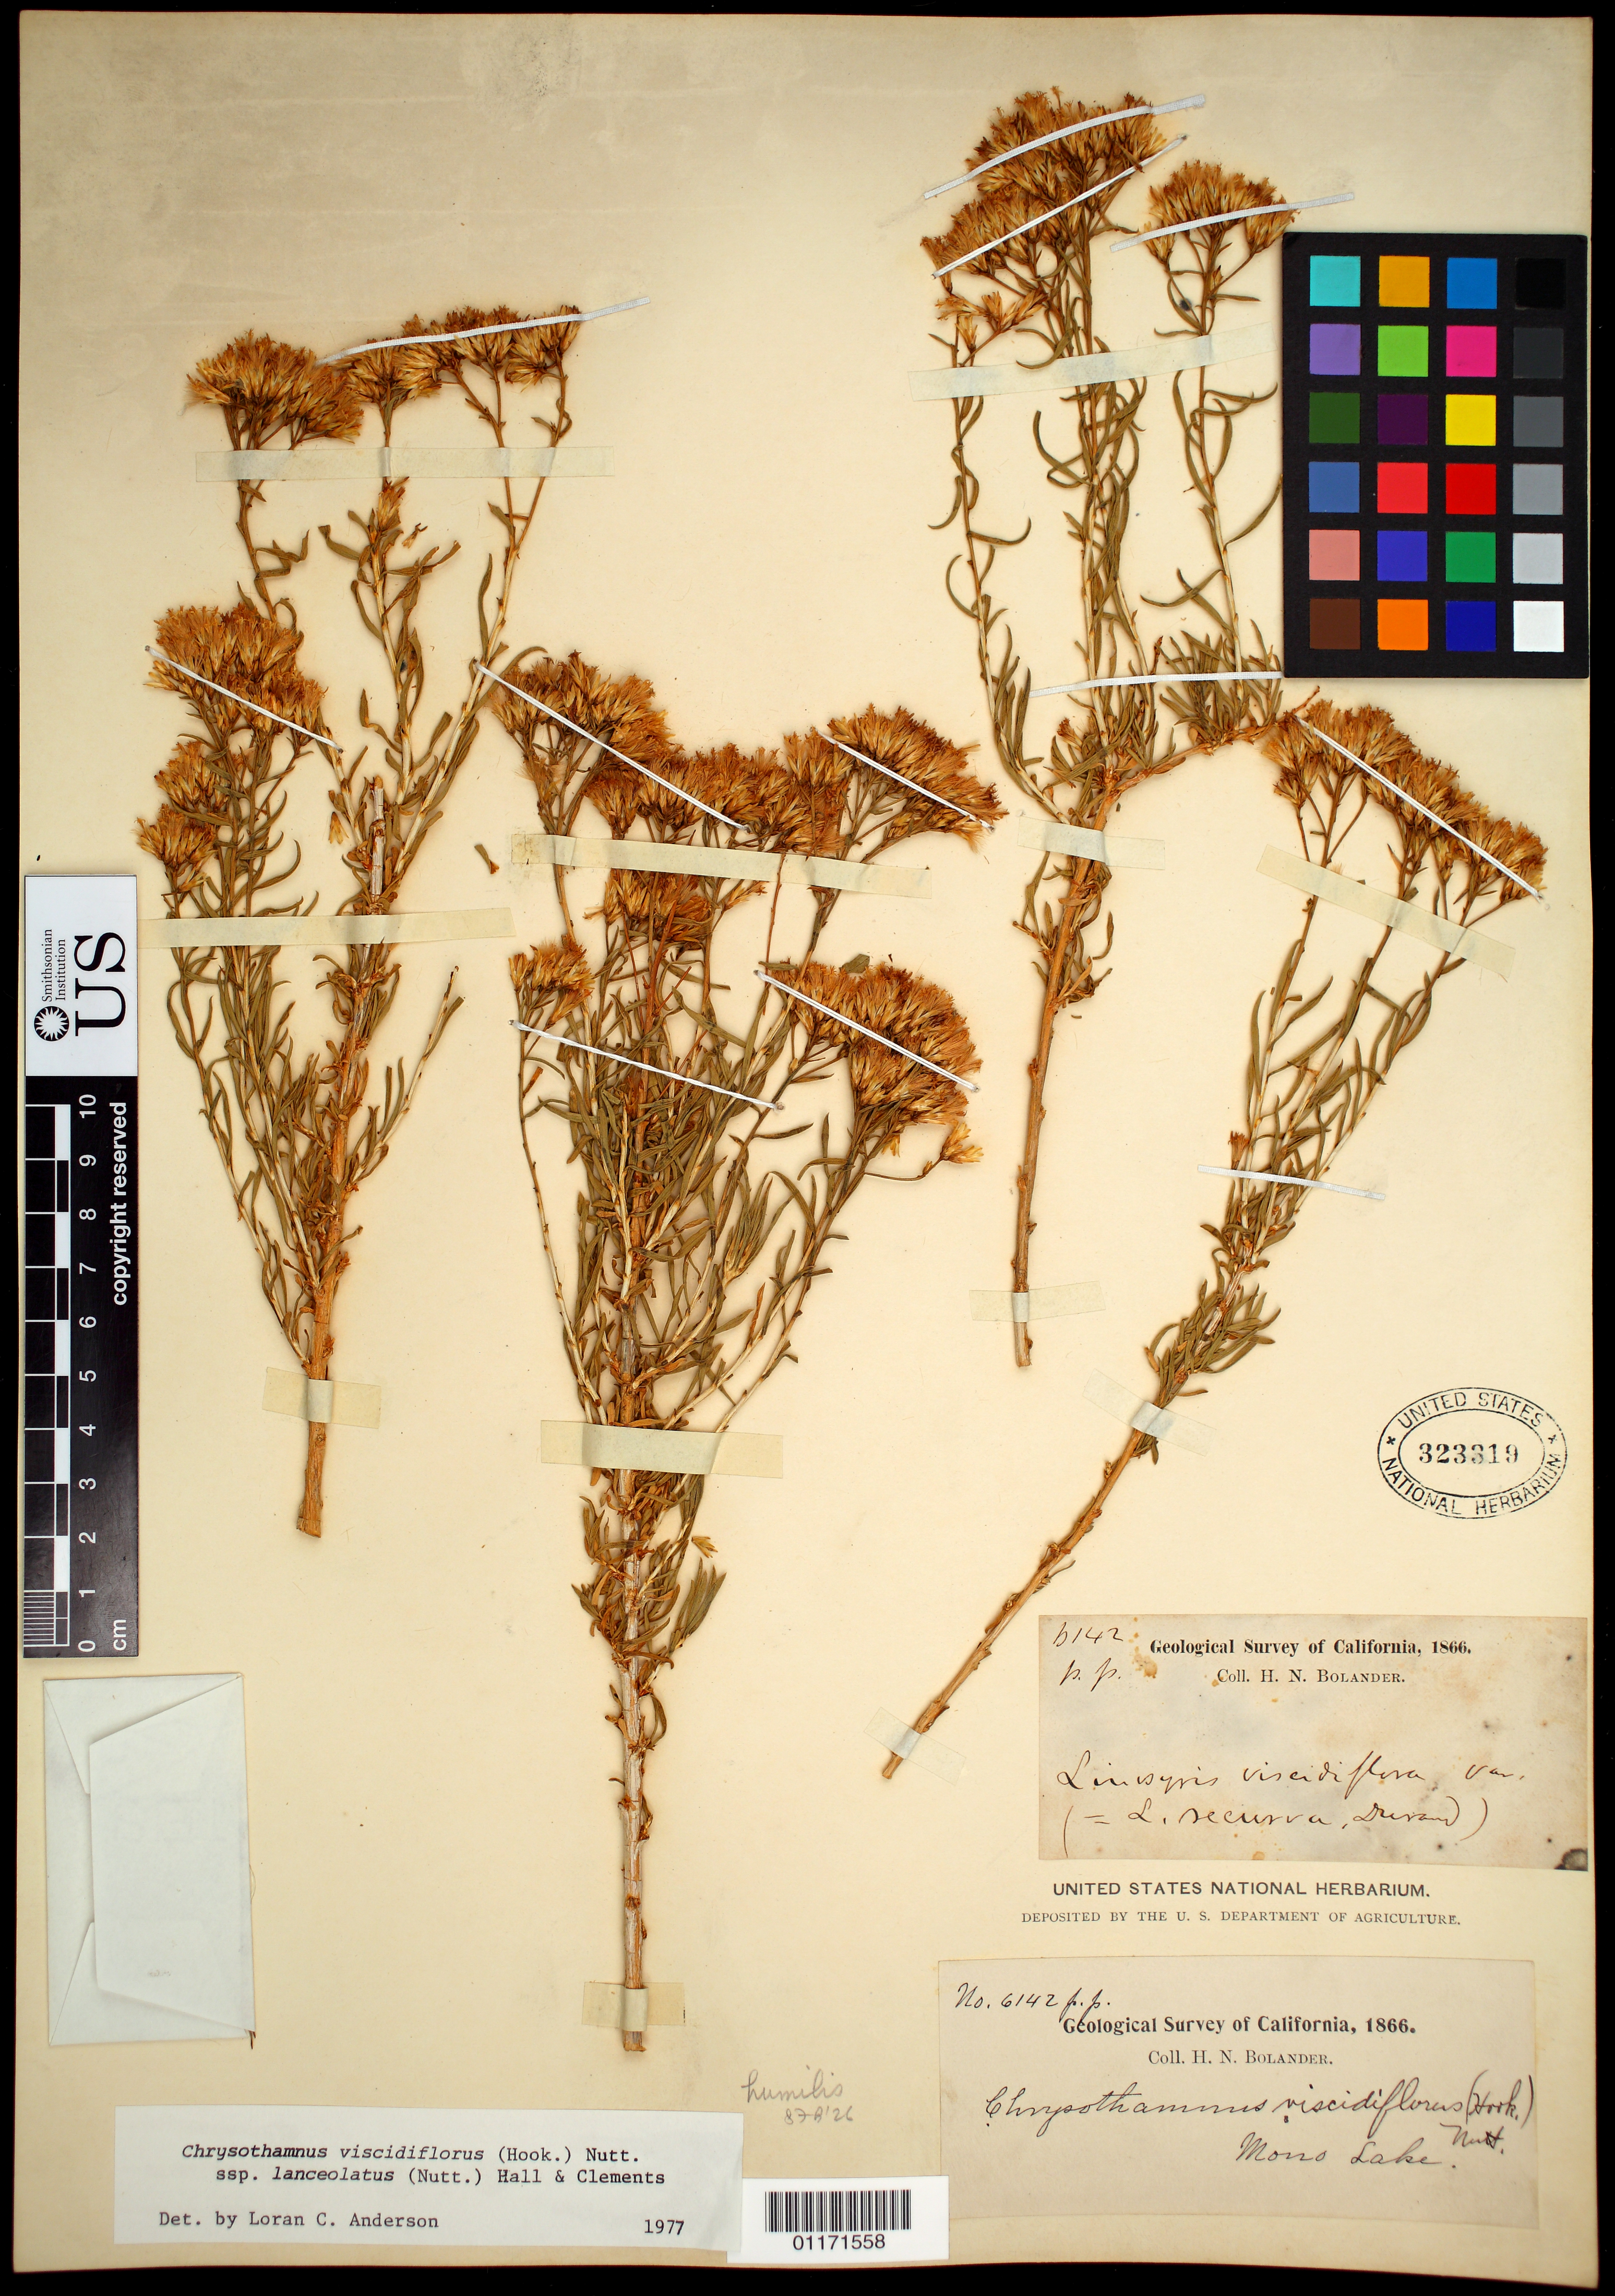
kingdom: Plantae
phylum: Tracheophyta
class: Magnoliopsida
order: Asterales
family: Asteraceae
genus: Chrysothamnus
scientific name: Chrysothamnus viscidiflorus subsp. lanceolatus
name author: (Nutt.) H.M. Hall & Clem.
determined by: Urbatsch, Lowell E., Curator (LSU), Louisiana State University (UNITED STATES)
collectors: H. Bolander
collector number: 6142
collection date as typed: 1866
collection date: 1866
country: United States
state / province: California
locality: Mono Lake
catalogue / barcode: US 323319